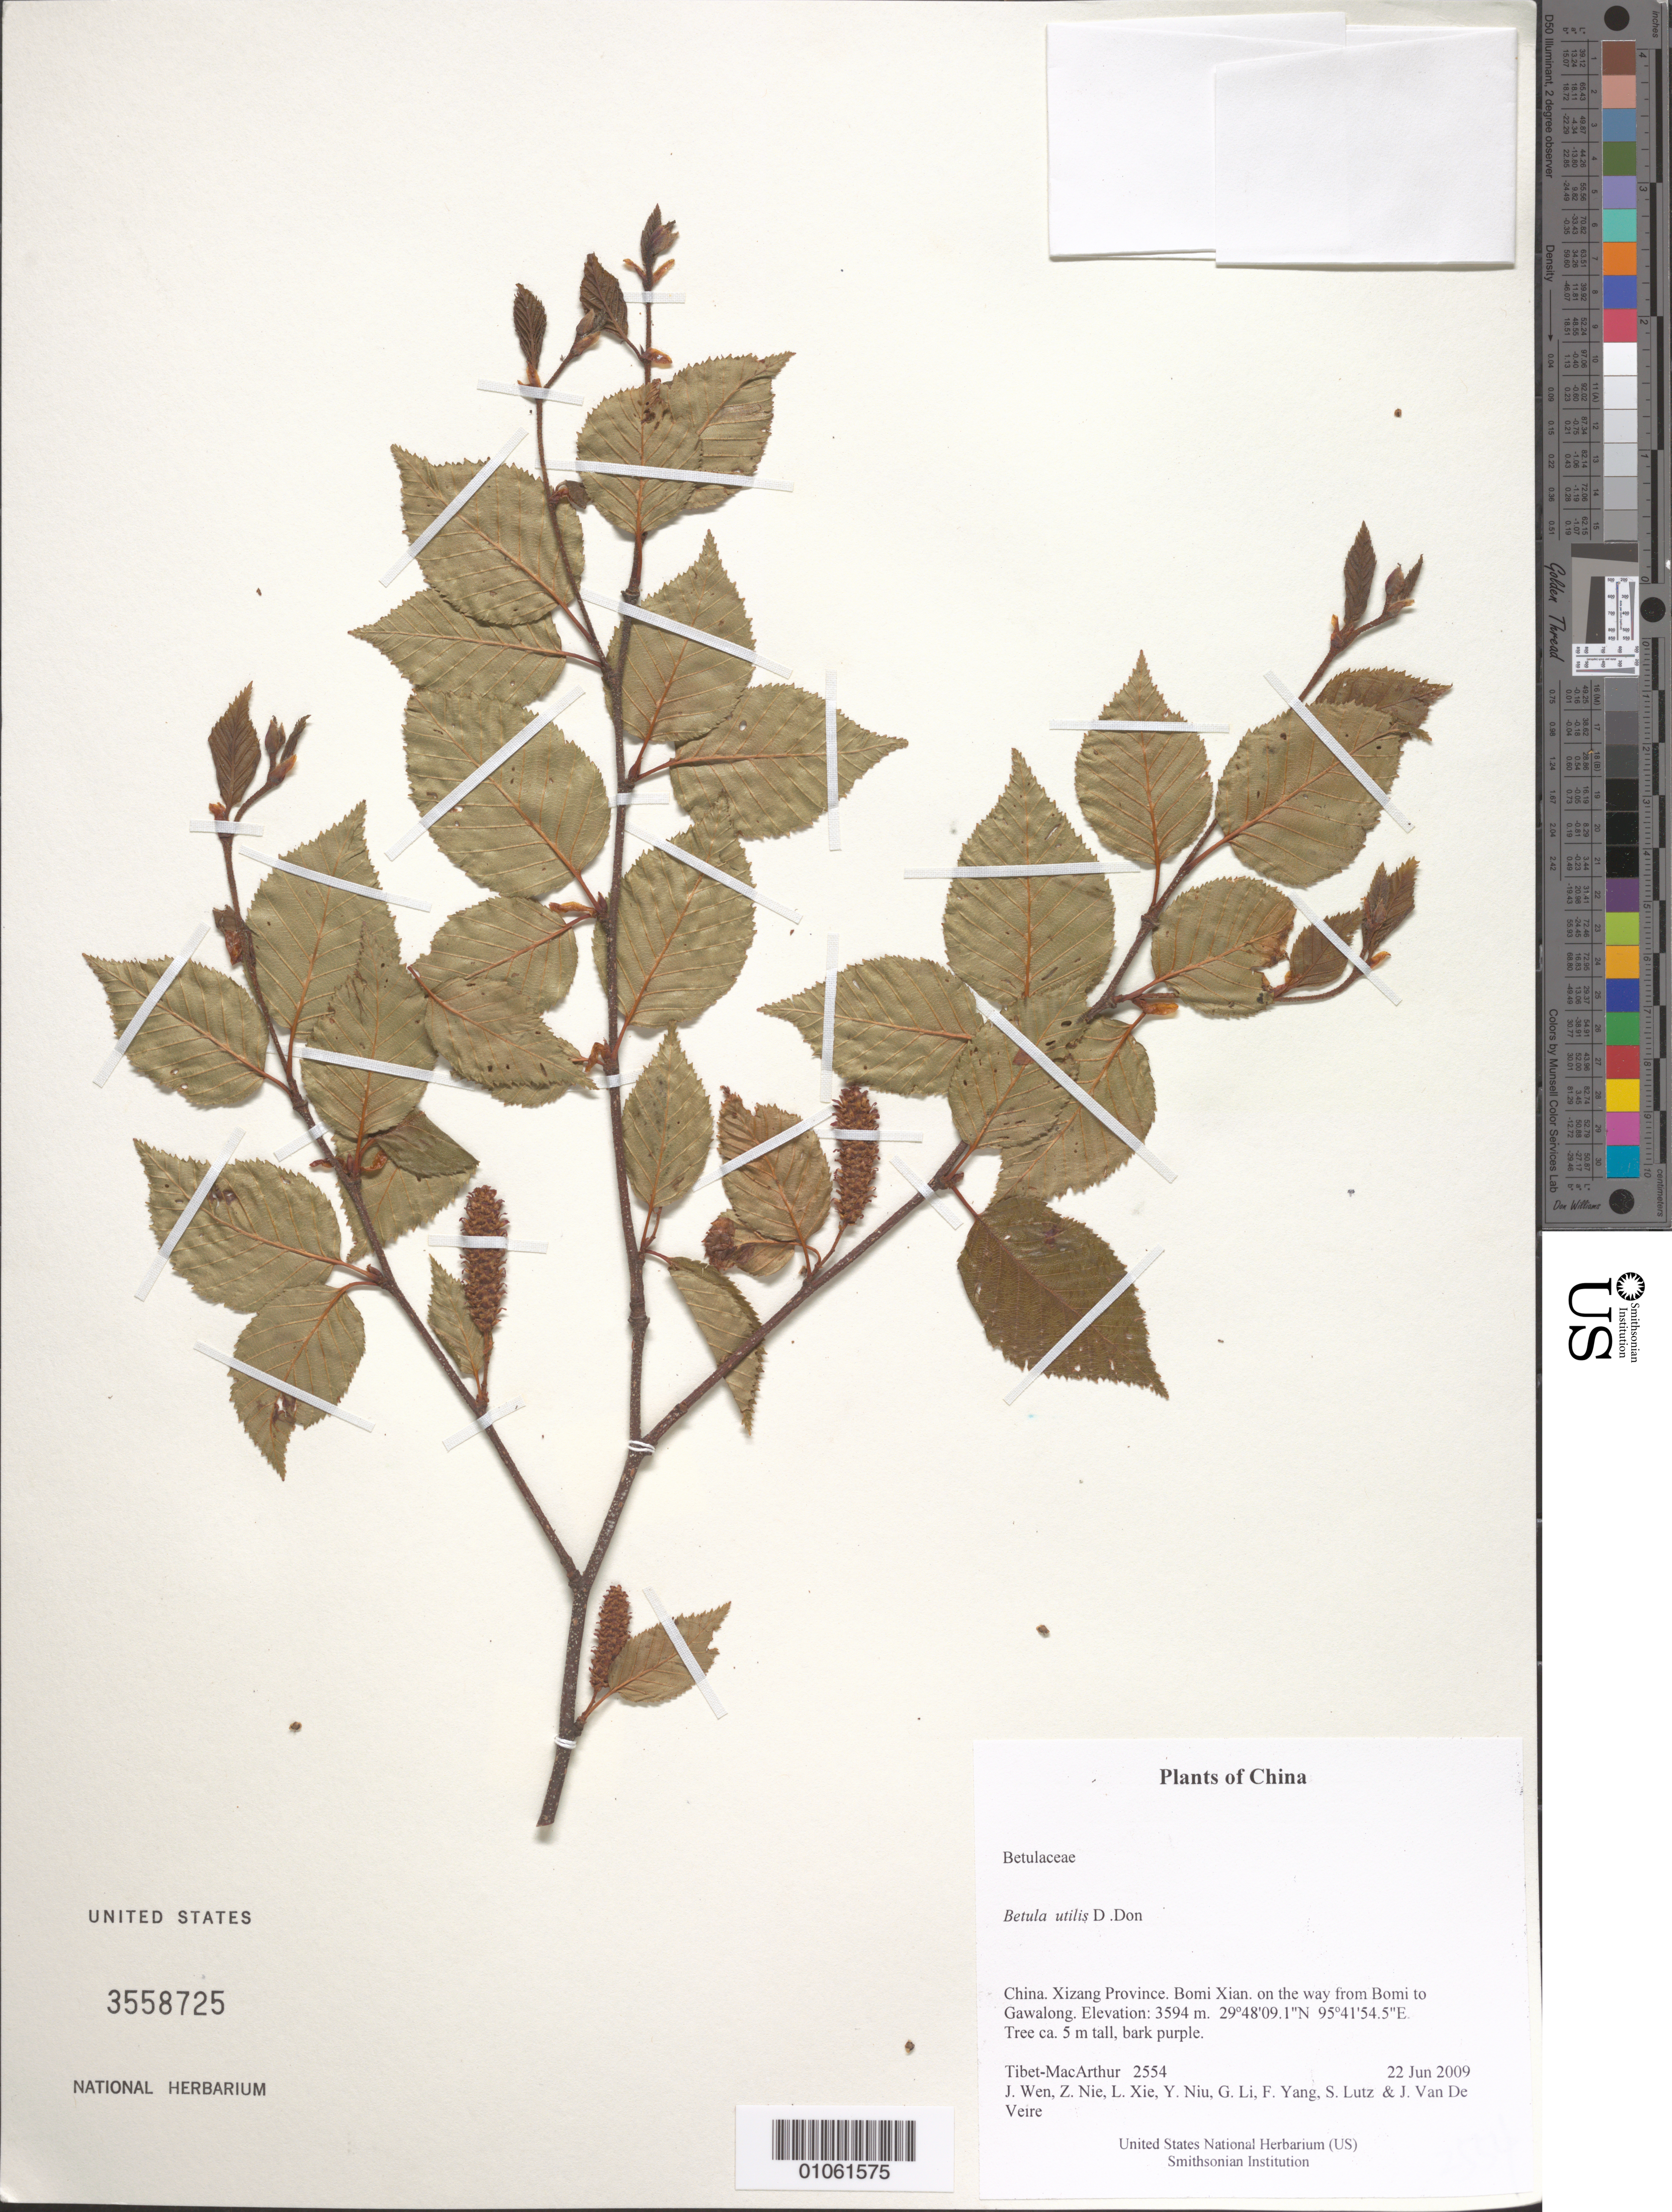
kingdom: Plantae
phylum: Tracheophyta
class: Magnoliopsida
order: Fagales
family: Betulaceae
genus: Betula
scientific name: Betula utilis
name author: D. Don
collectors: Tibet-MacArthur, J. Wen, Z. Nie, L. Xie, Y. Niu, G. Li, F. Yang, S. Lutz & J. Van De Veire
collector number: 2554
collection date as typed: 22 Jun 2009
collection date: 2009-06-22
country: China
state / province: Xizang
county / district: Bomi Xian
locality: on the way from Bomi to Gawalong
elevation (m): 3594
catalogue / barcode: US 3558725